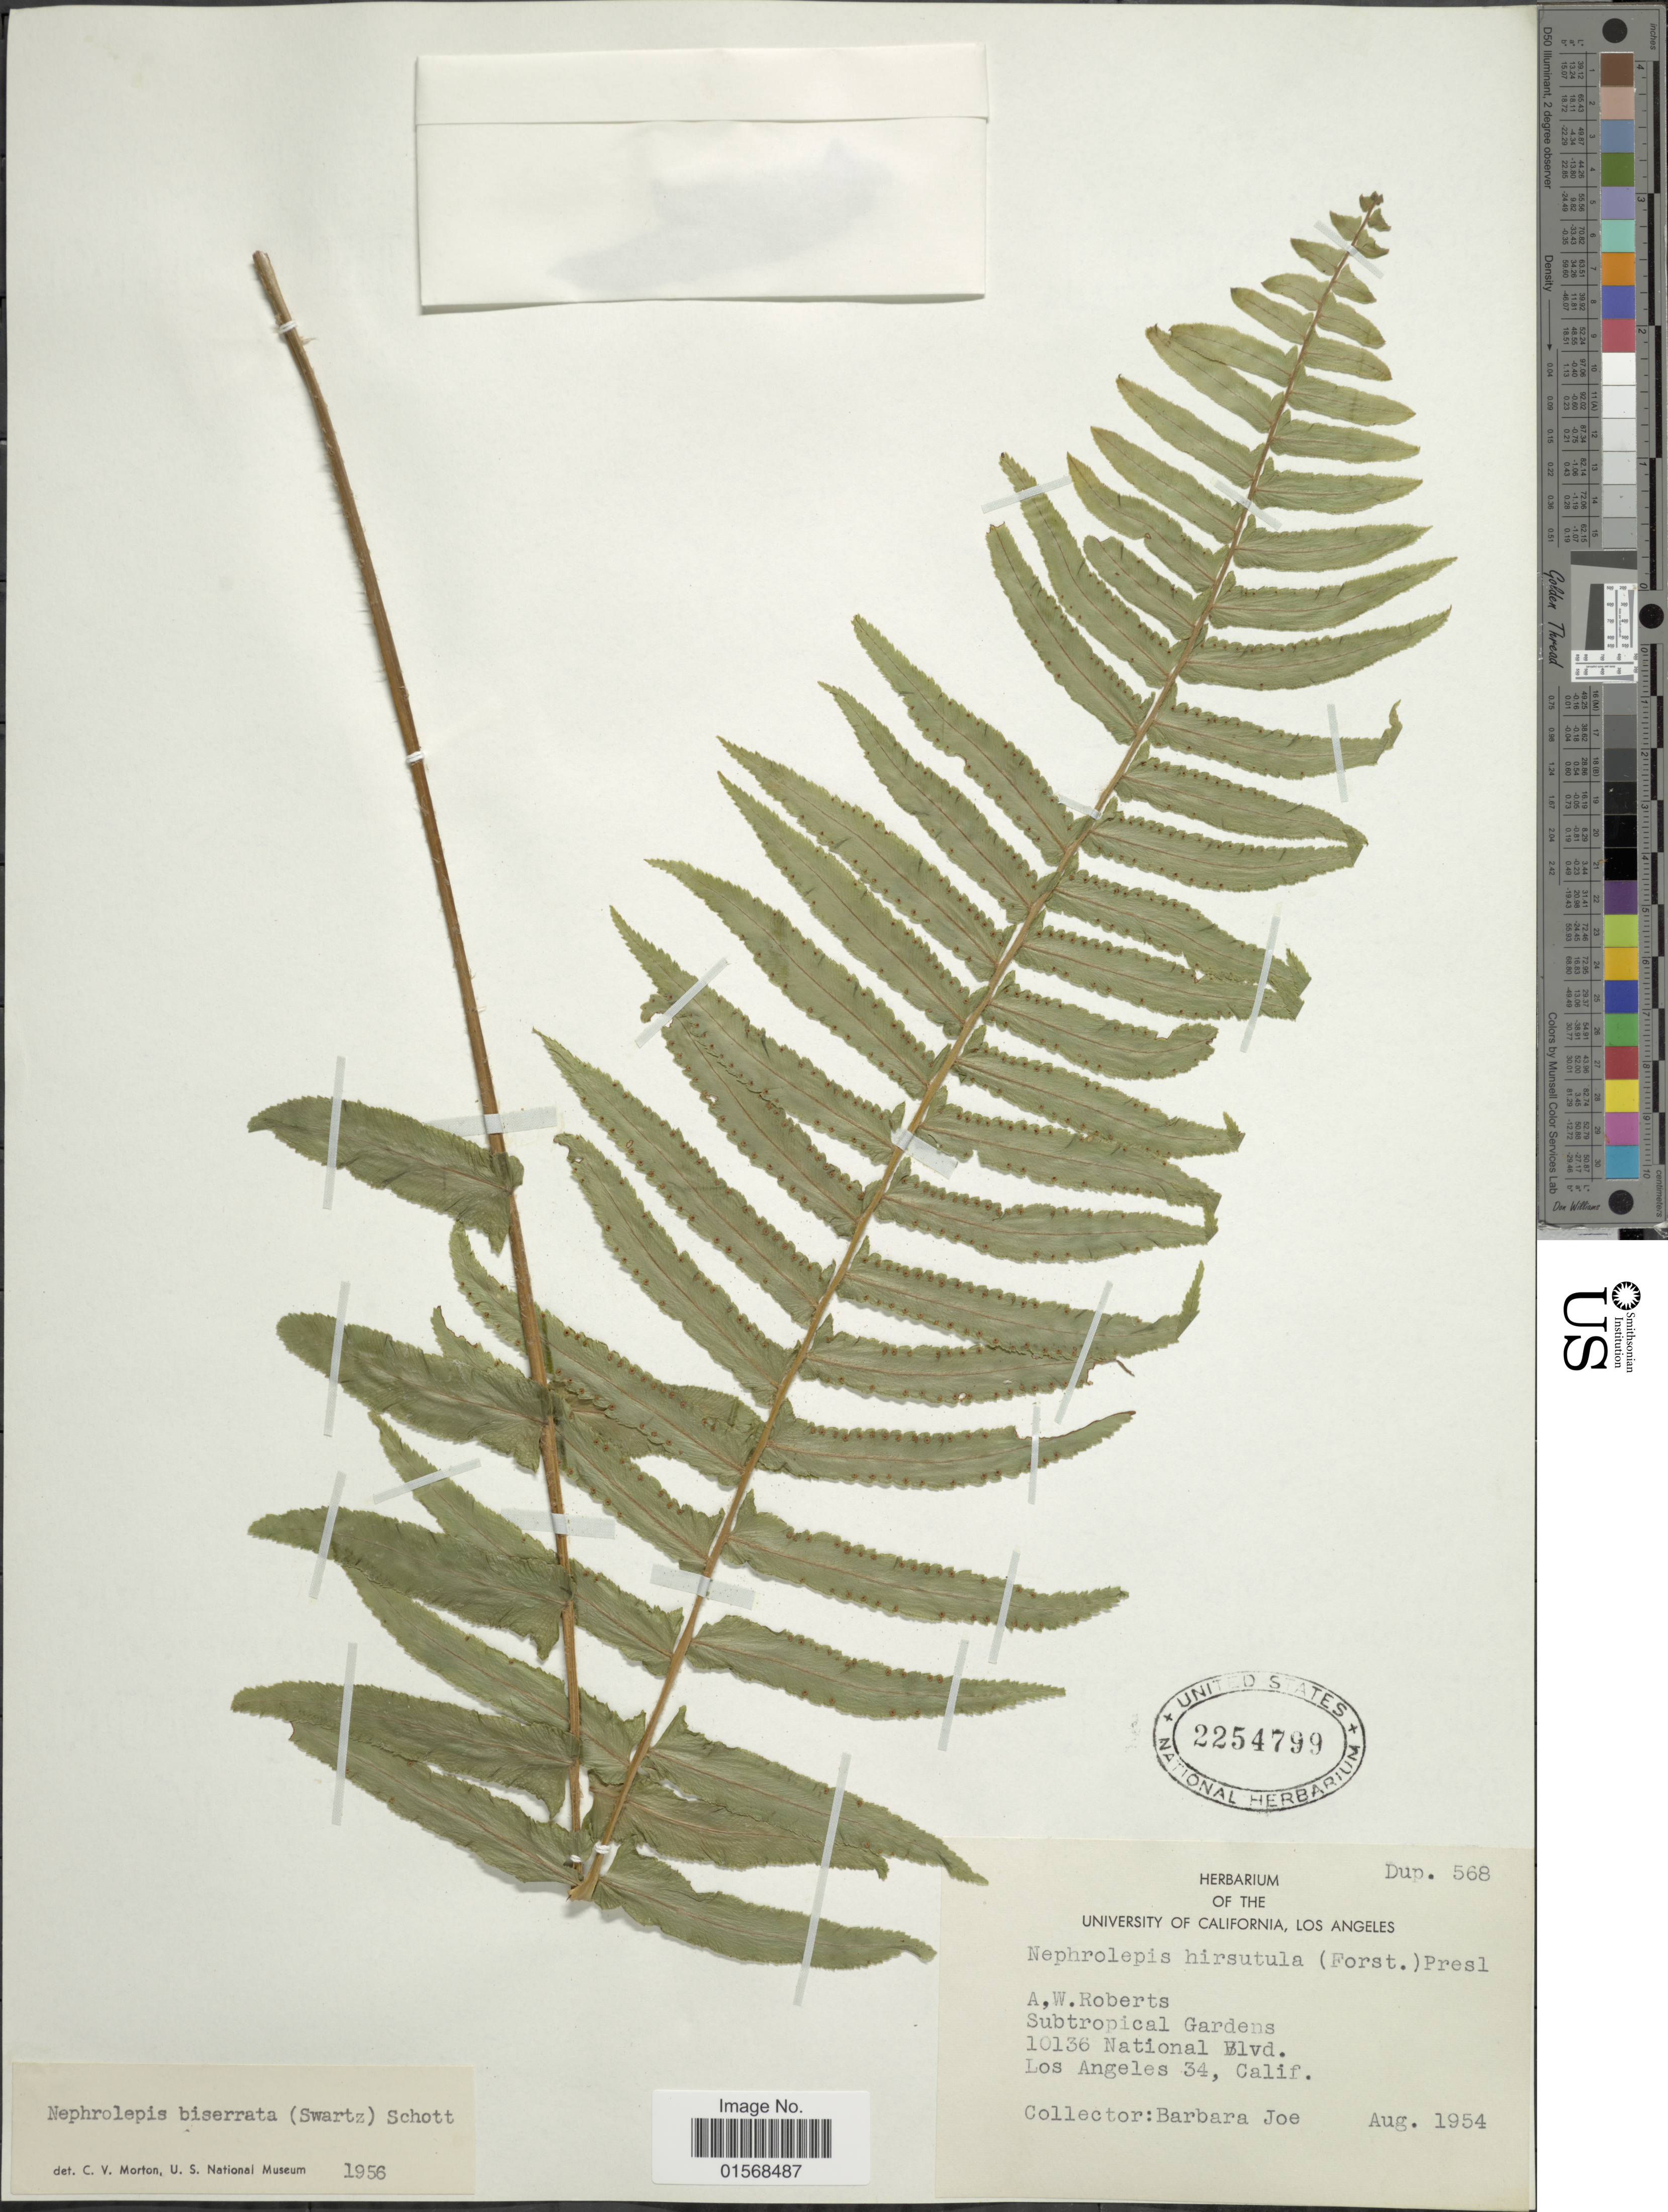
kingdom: Plantae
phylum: Tracheophyta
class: Polypodiopsida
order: Polypodiales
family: Nephrolepidaceae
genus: Nephrolepis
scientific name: Nephrolepis biserrata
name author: (Sw.) Schott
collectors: B. Joe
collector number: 568?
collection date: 1954-08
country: United States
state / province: California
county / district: Los Angeles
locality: Subtropical Gardens, 10136 National Blvd. Los Angeles 34, Calif. [unsure placement]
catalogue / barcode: US 2254799